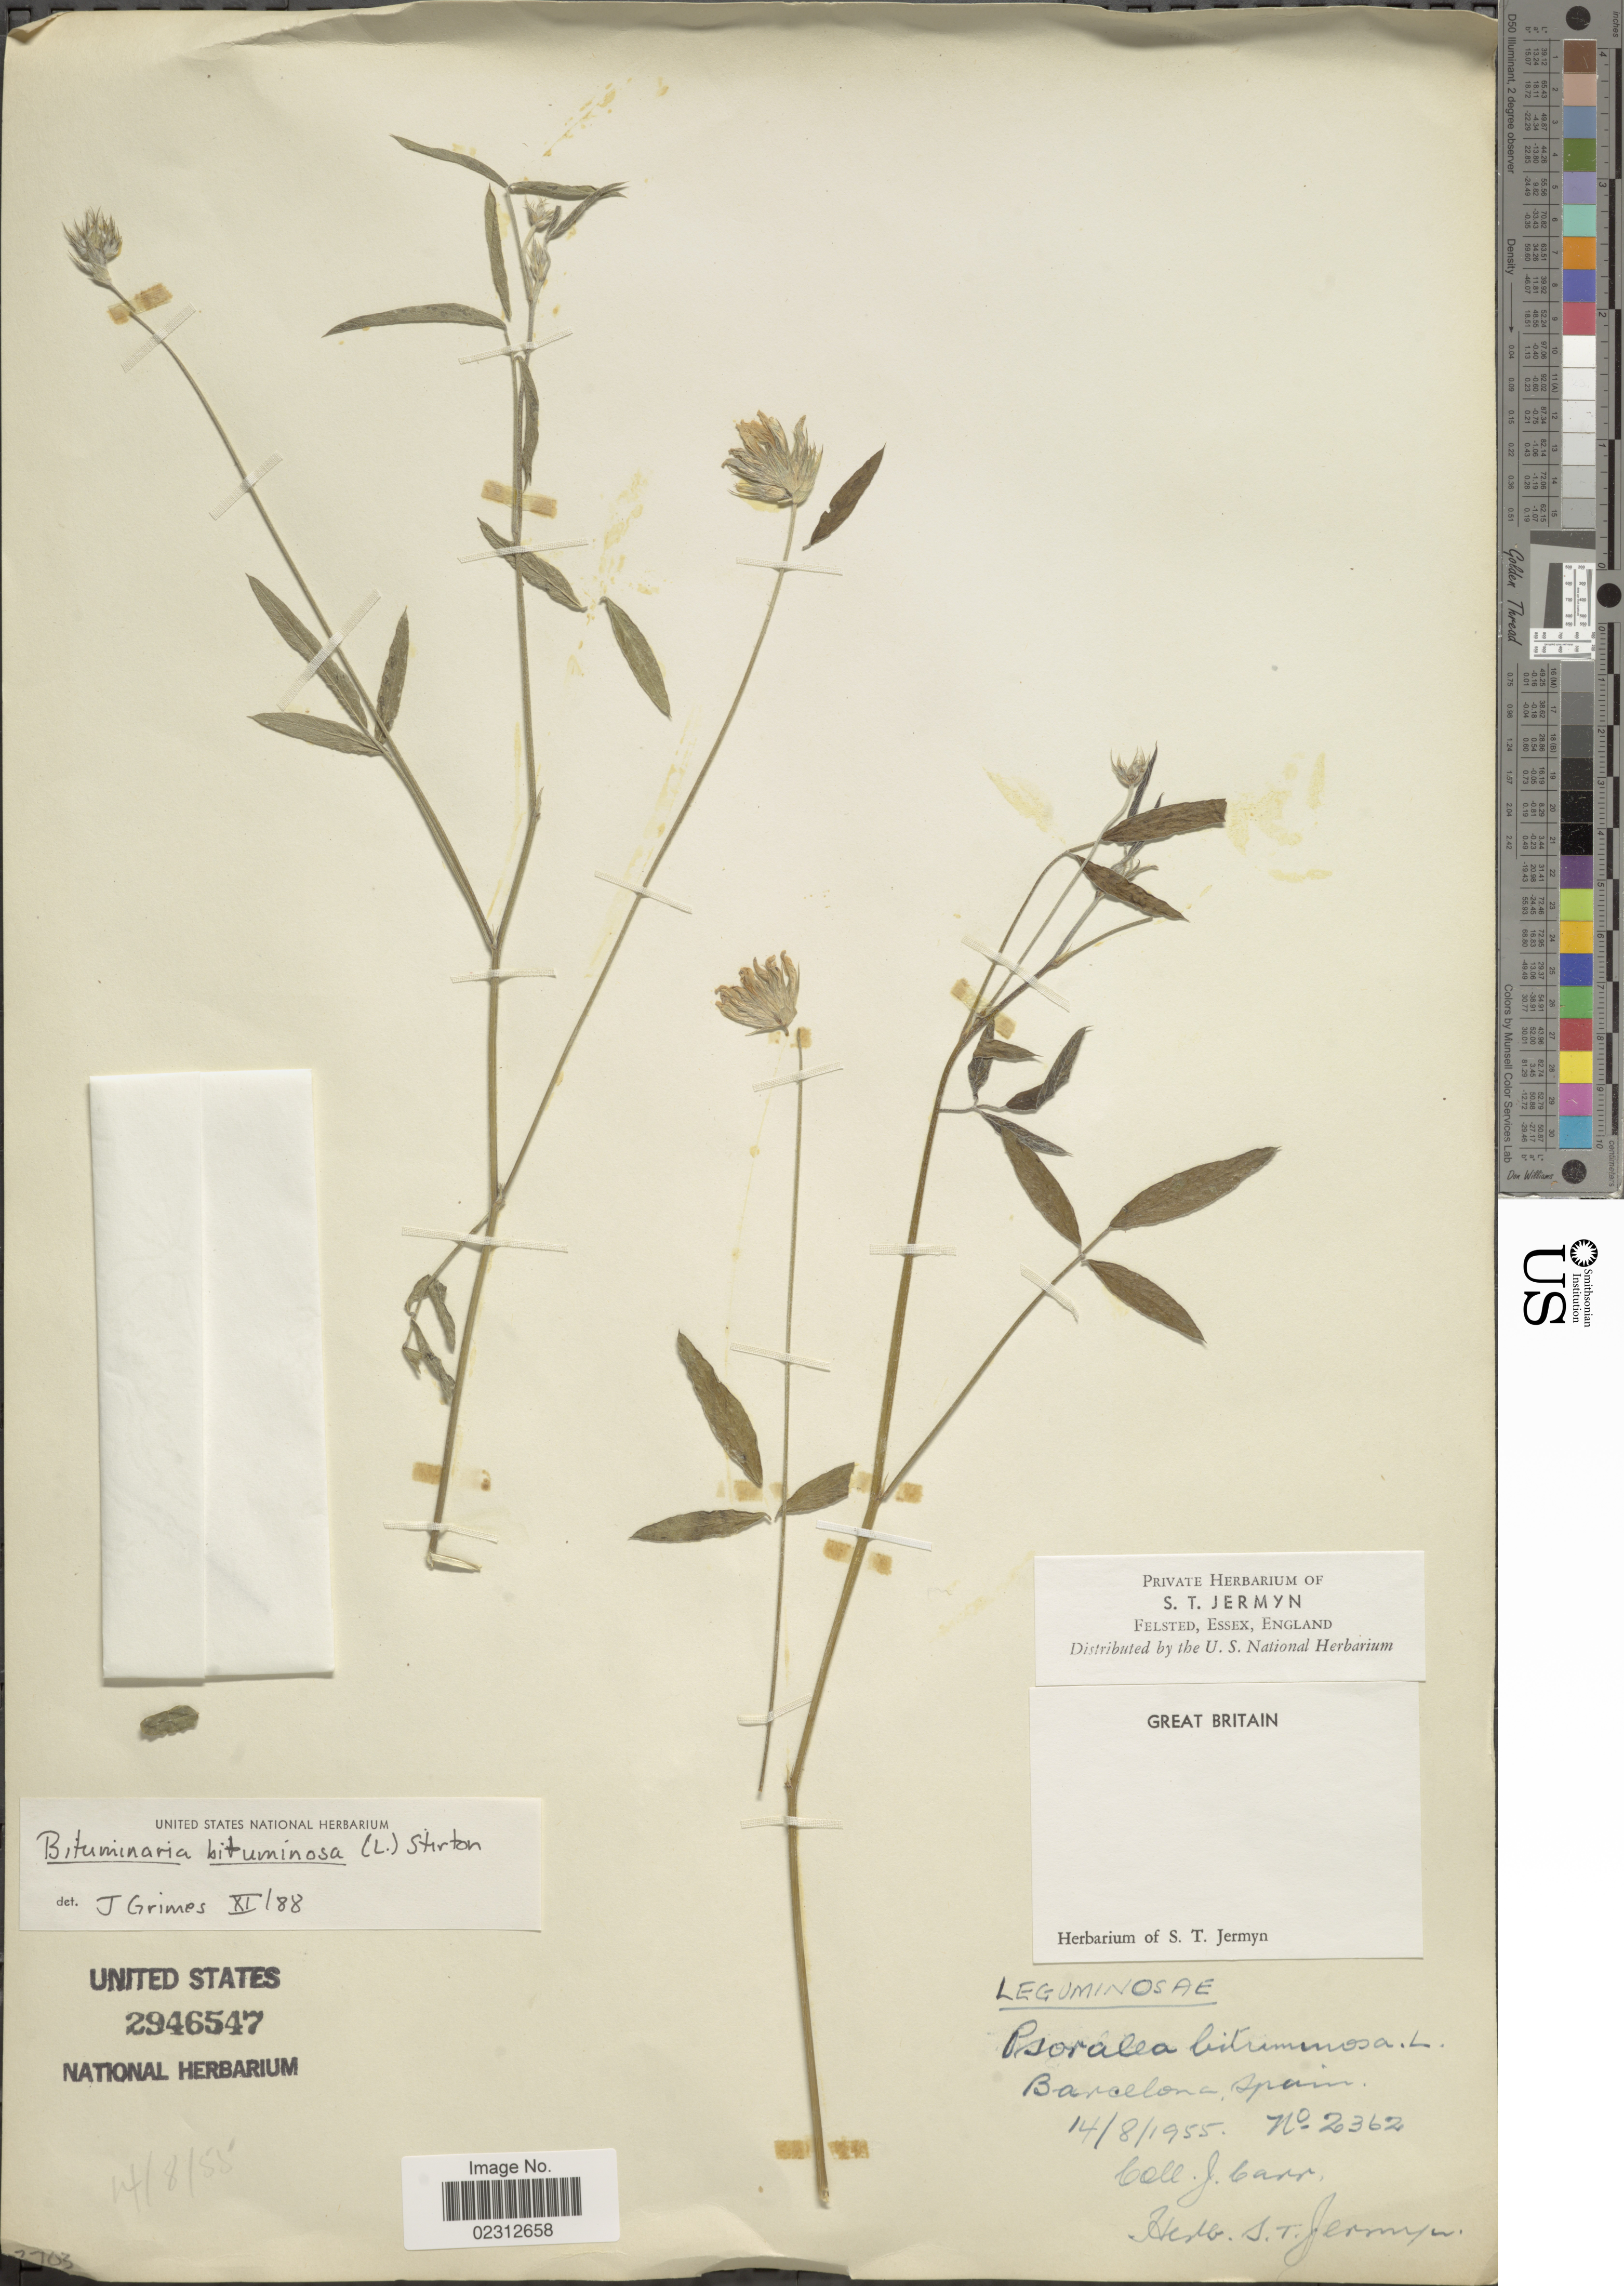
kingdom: Plantae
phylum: Tracheophyta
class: Magnoliopsida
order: Fabales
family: Fabaceae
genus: Bituminaria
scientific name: Bituminaria bituminosa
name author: (L.) C.H. Stirt.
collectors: J. Carr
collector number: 2362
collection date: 1955-08-14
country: Spain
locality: Barcelona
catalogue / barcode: US 2946547